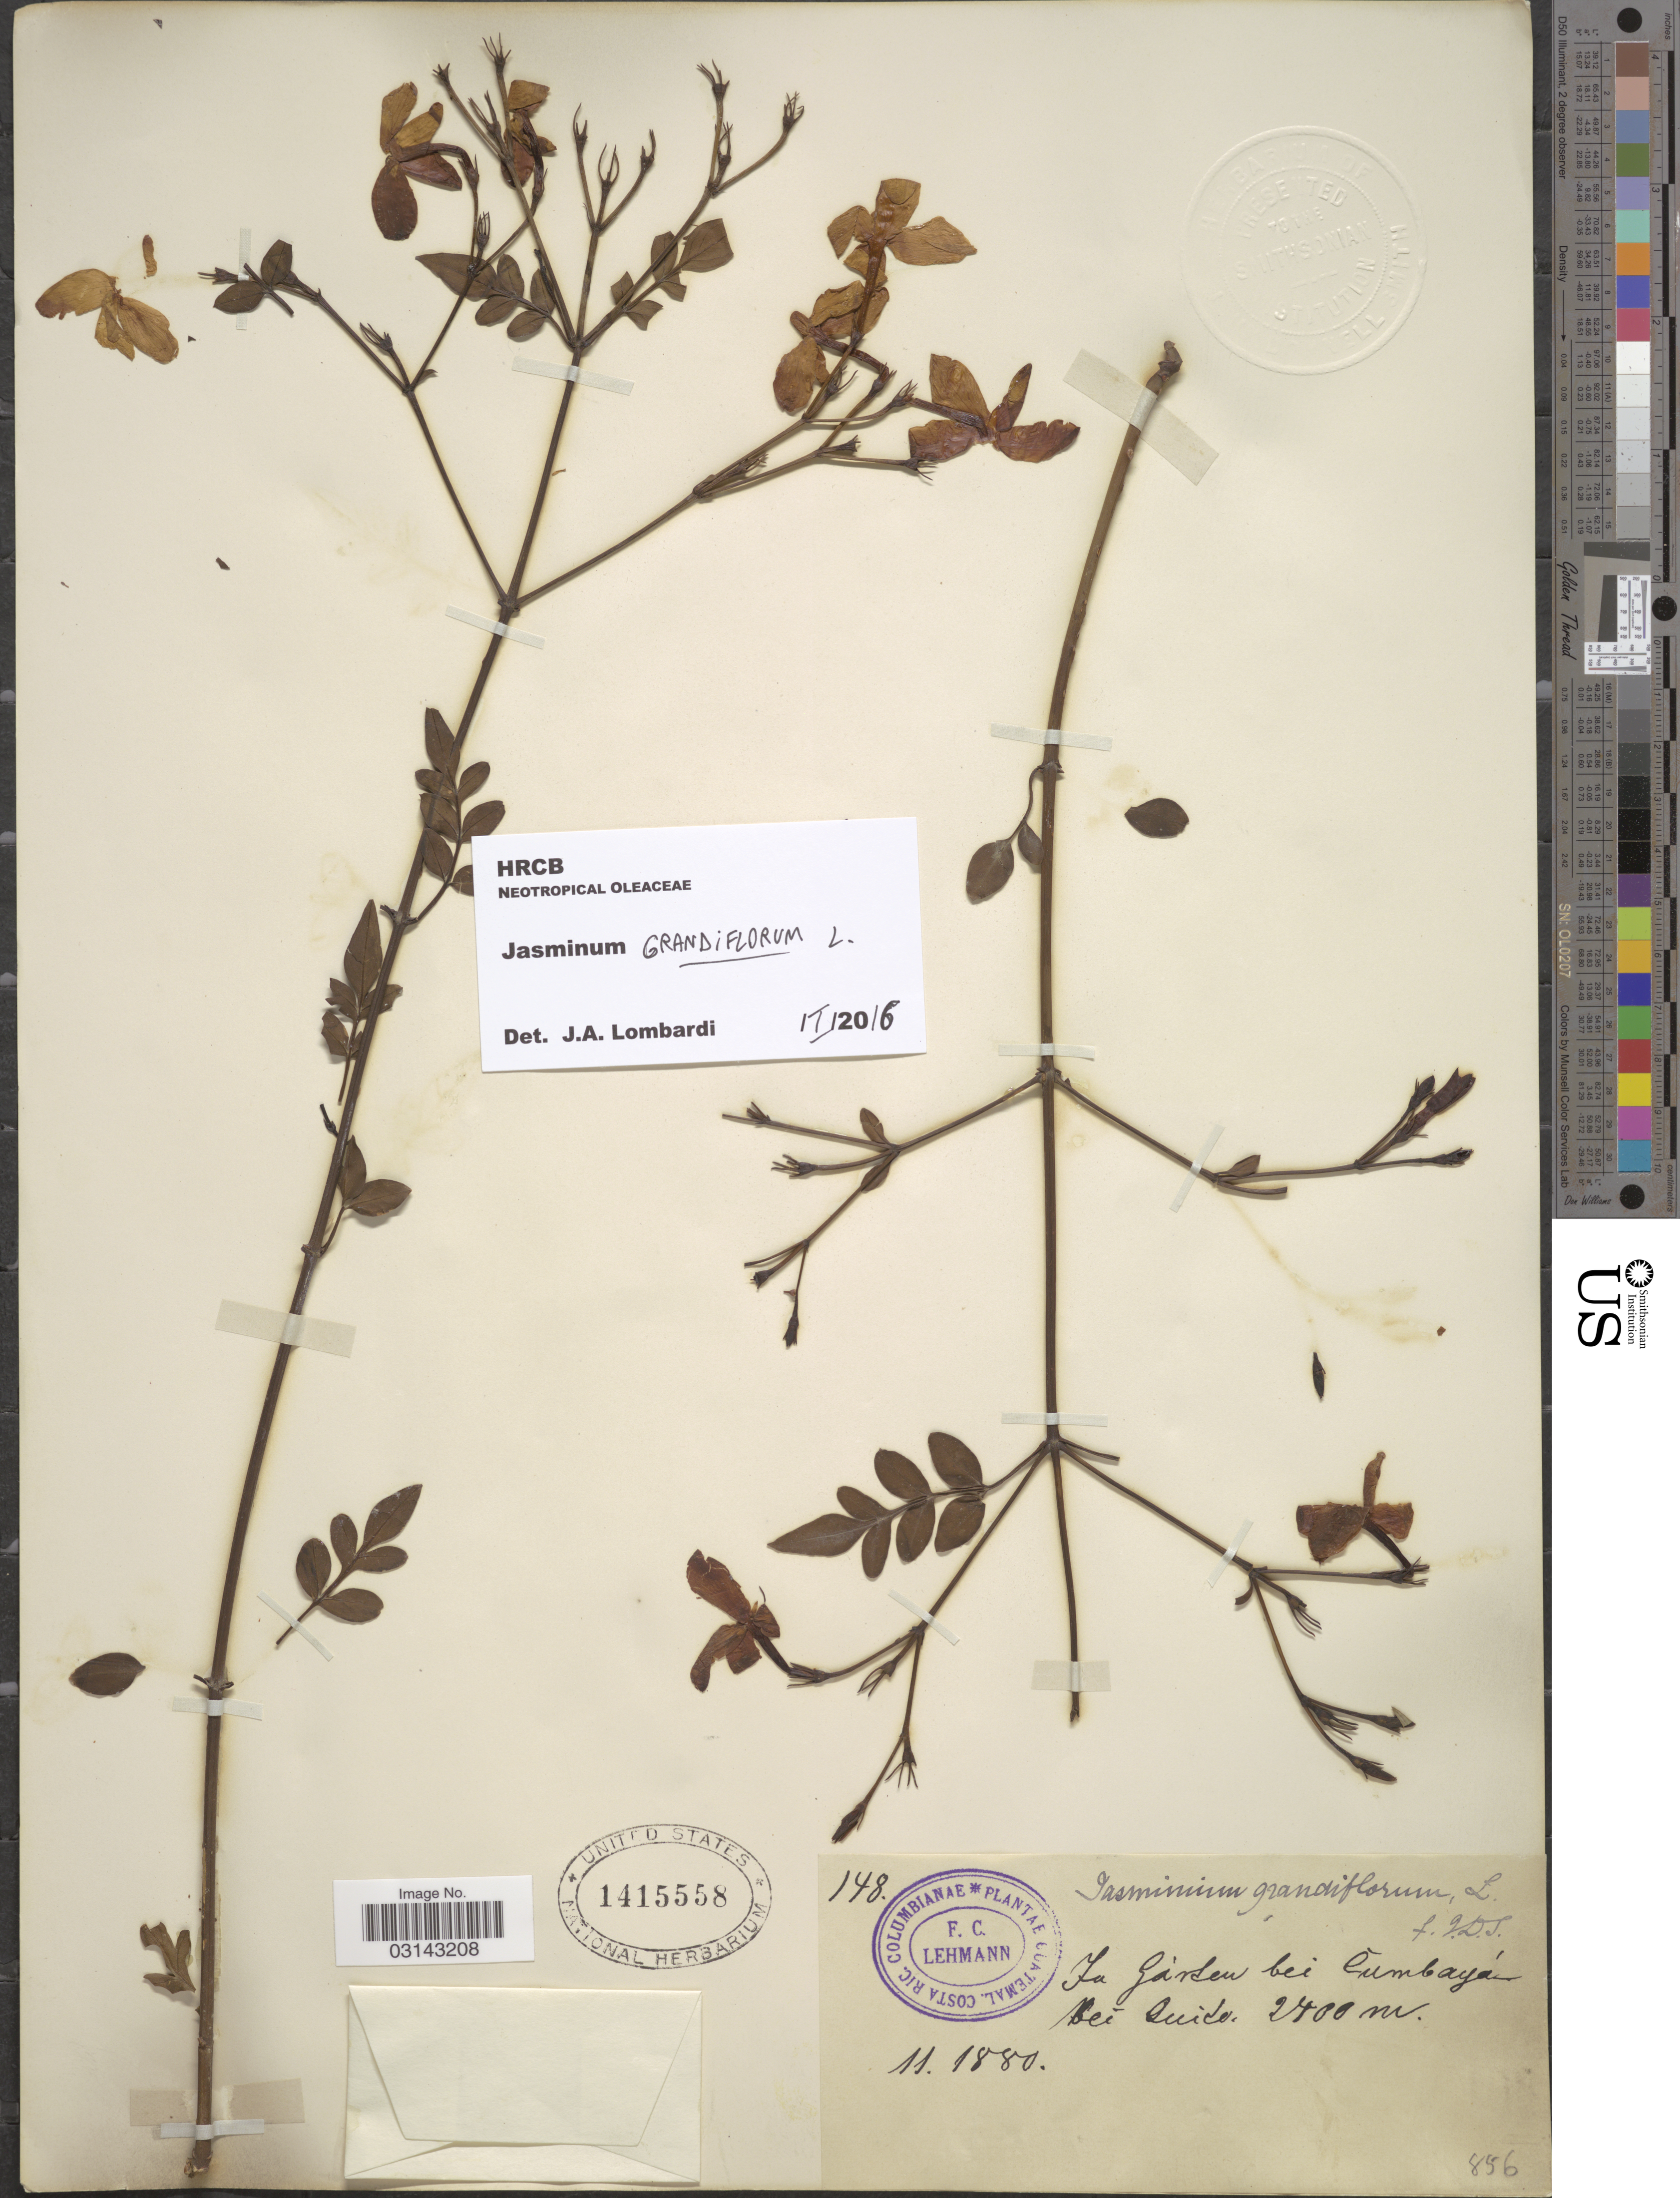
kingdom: Plantae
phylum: Tracheophyta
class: Magnoliopsida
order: Lamiales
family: Oleaceae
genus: Jasminum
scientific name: Jasminum grandiflorum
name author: L.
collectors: F. C. Lehmann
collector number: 148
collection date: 1880-11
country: Ecuador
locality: In Gärden bei Cúmbayá bei Quito.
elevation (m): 2400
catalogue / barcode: US 1415558